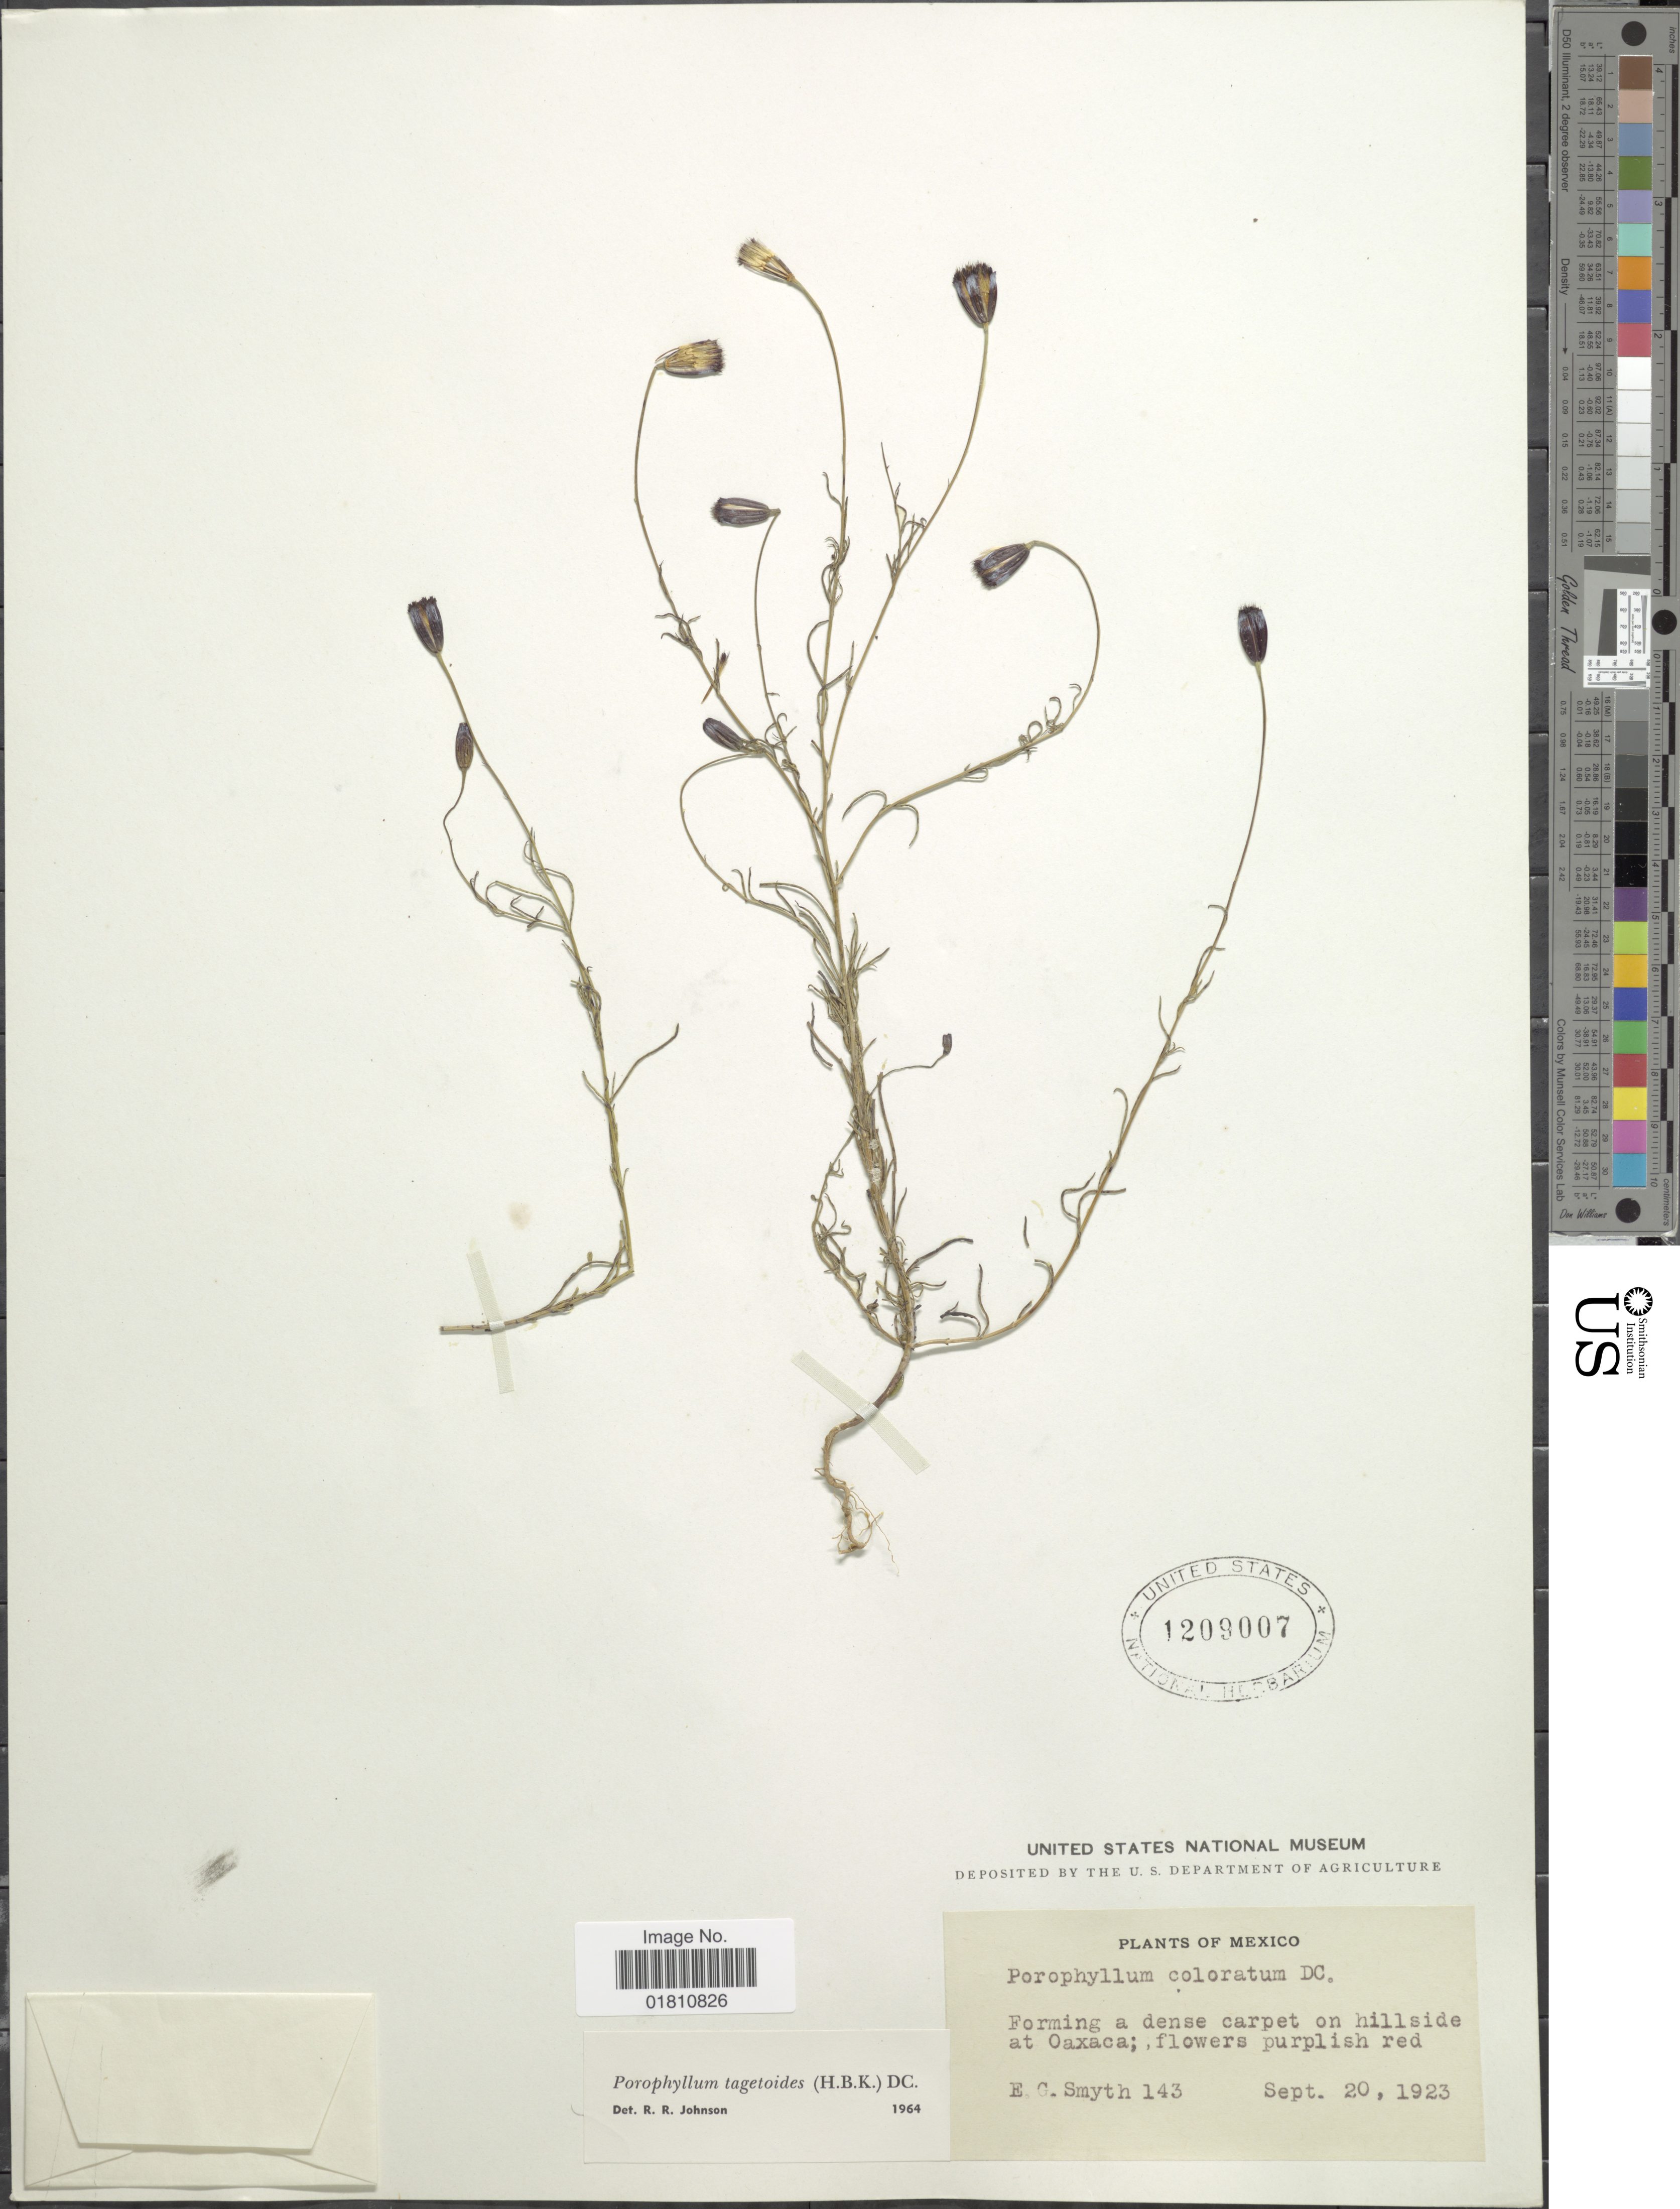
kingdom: Plantae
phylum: Tracheophyta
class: Magnoliopsida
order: Asterales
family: Asteraceae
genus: Porophyllum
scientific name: Porophyllum tagetoides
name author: (Kunth) DC.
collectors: E. Smyth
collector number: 143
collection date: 1923-09-20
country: Mexico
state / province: Oaxaca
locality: Forming a dense carpet on hillside at Oaxaca.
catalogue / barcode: US 1209007